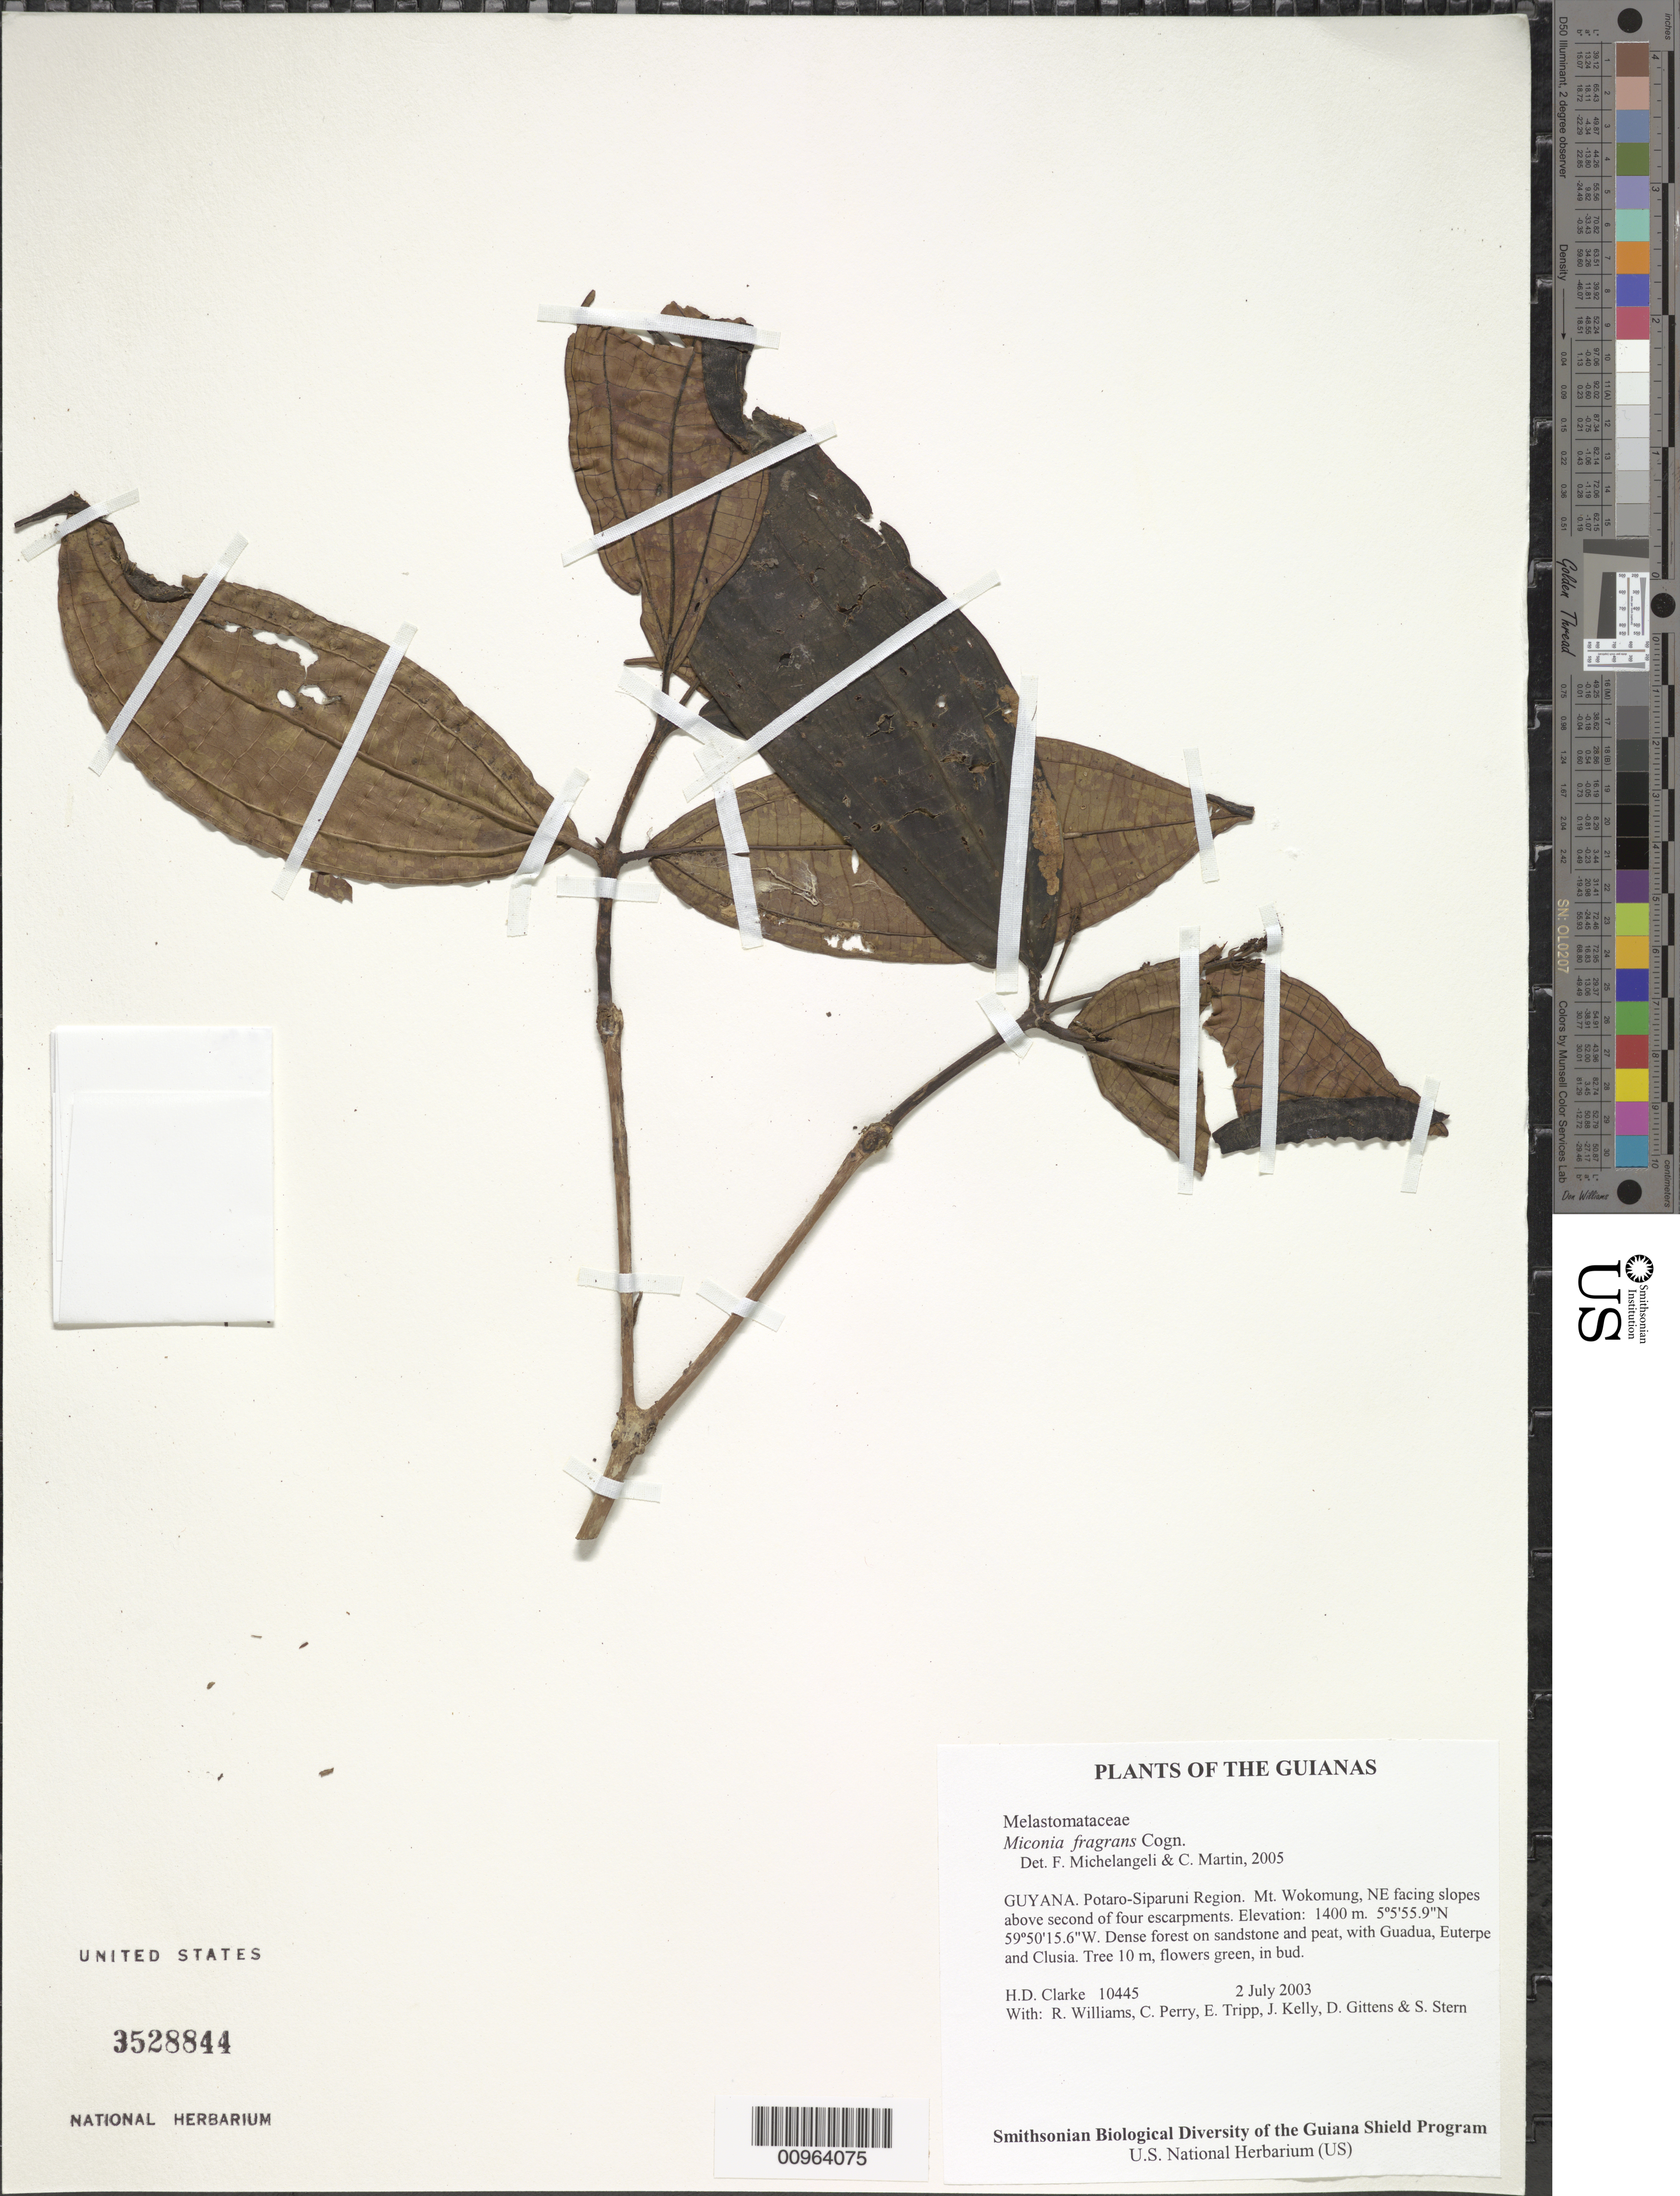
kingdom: Plantae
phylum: Tracheophyta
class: Magnoliopsida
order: Myrtales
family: Melastomataceae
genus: Miconia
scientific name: Miconia fragrans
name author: Cogn.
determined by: Michelangeli, F. A.; Martin, C.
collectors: H. D. Clarke, R. Williams, C. Perry, E. Tripp, J. Kelly, D. Gittens & S. R. Stern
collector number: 10445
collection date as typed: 2 July 2003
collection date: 2003-07-02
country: Guyana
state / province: Potaro-Siparuni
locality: Mt. Wokomung, NE facing slopes above second of four escarpments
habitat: Dense forest on sandstone and peat, with Guadua, Euterpe and Clusia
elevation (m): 1400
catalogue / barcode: US 3528844